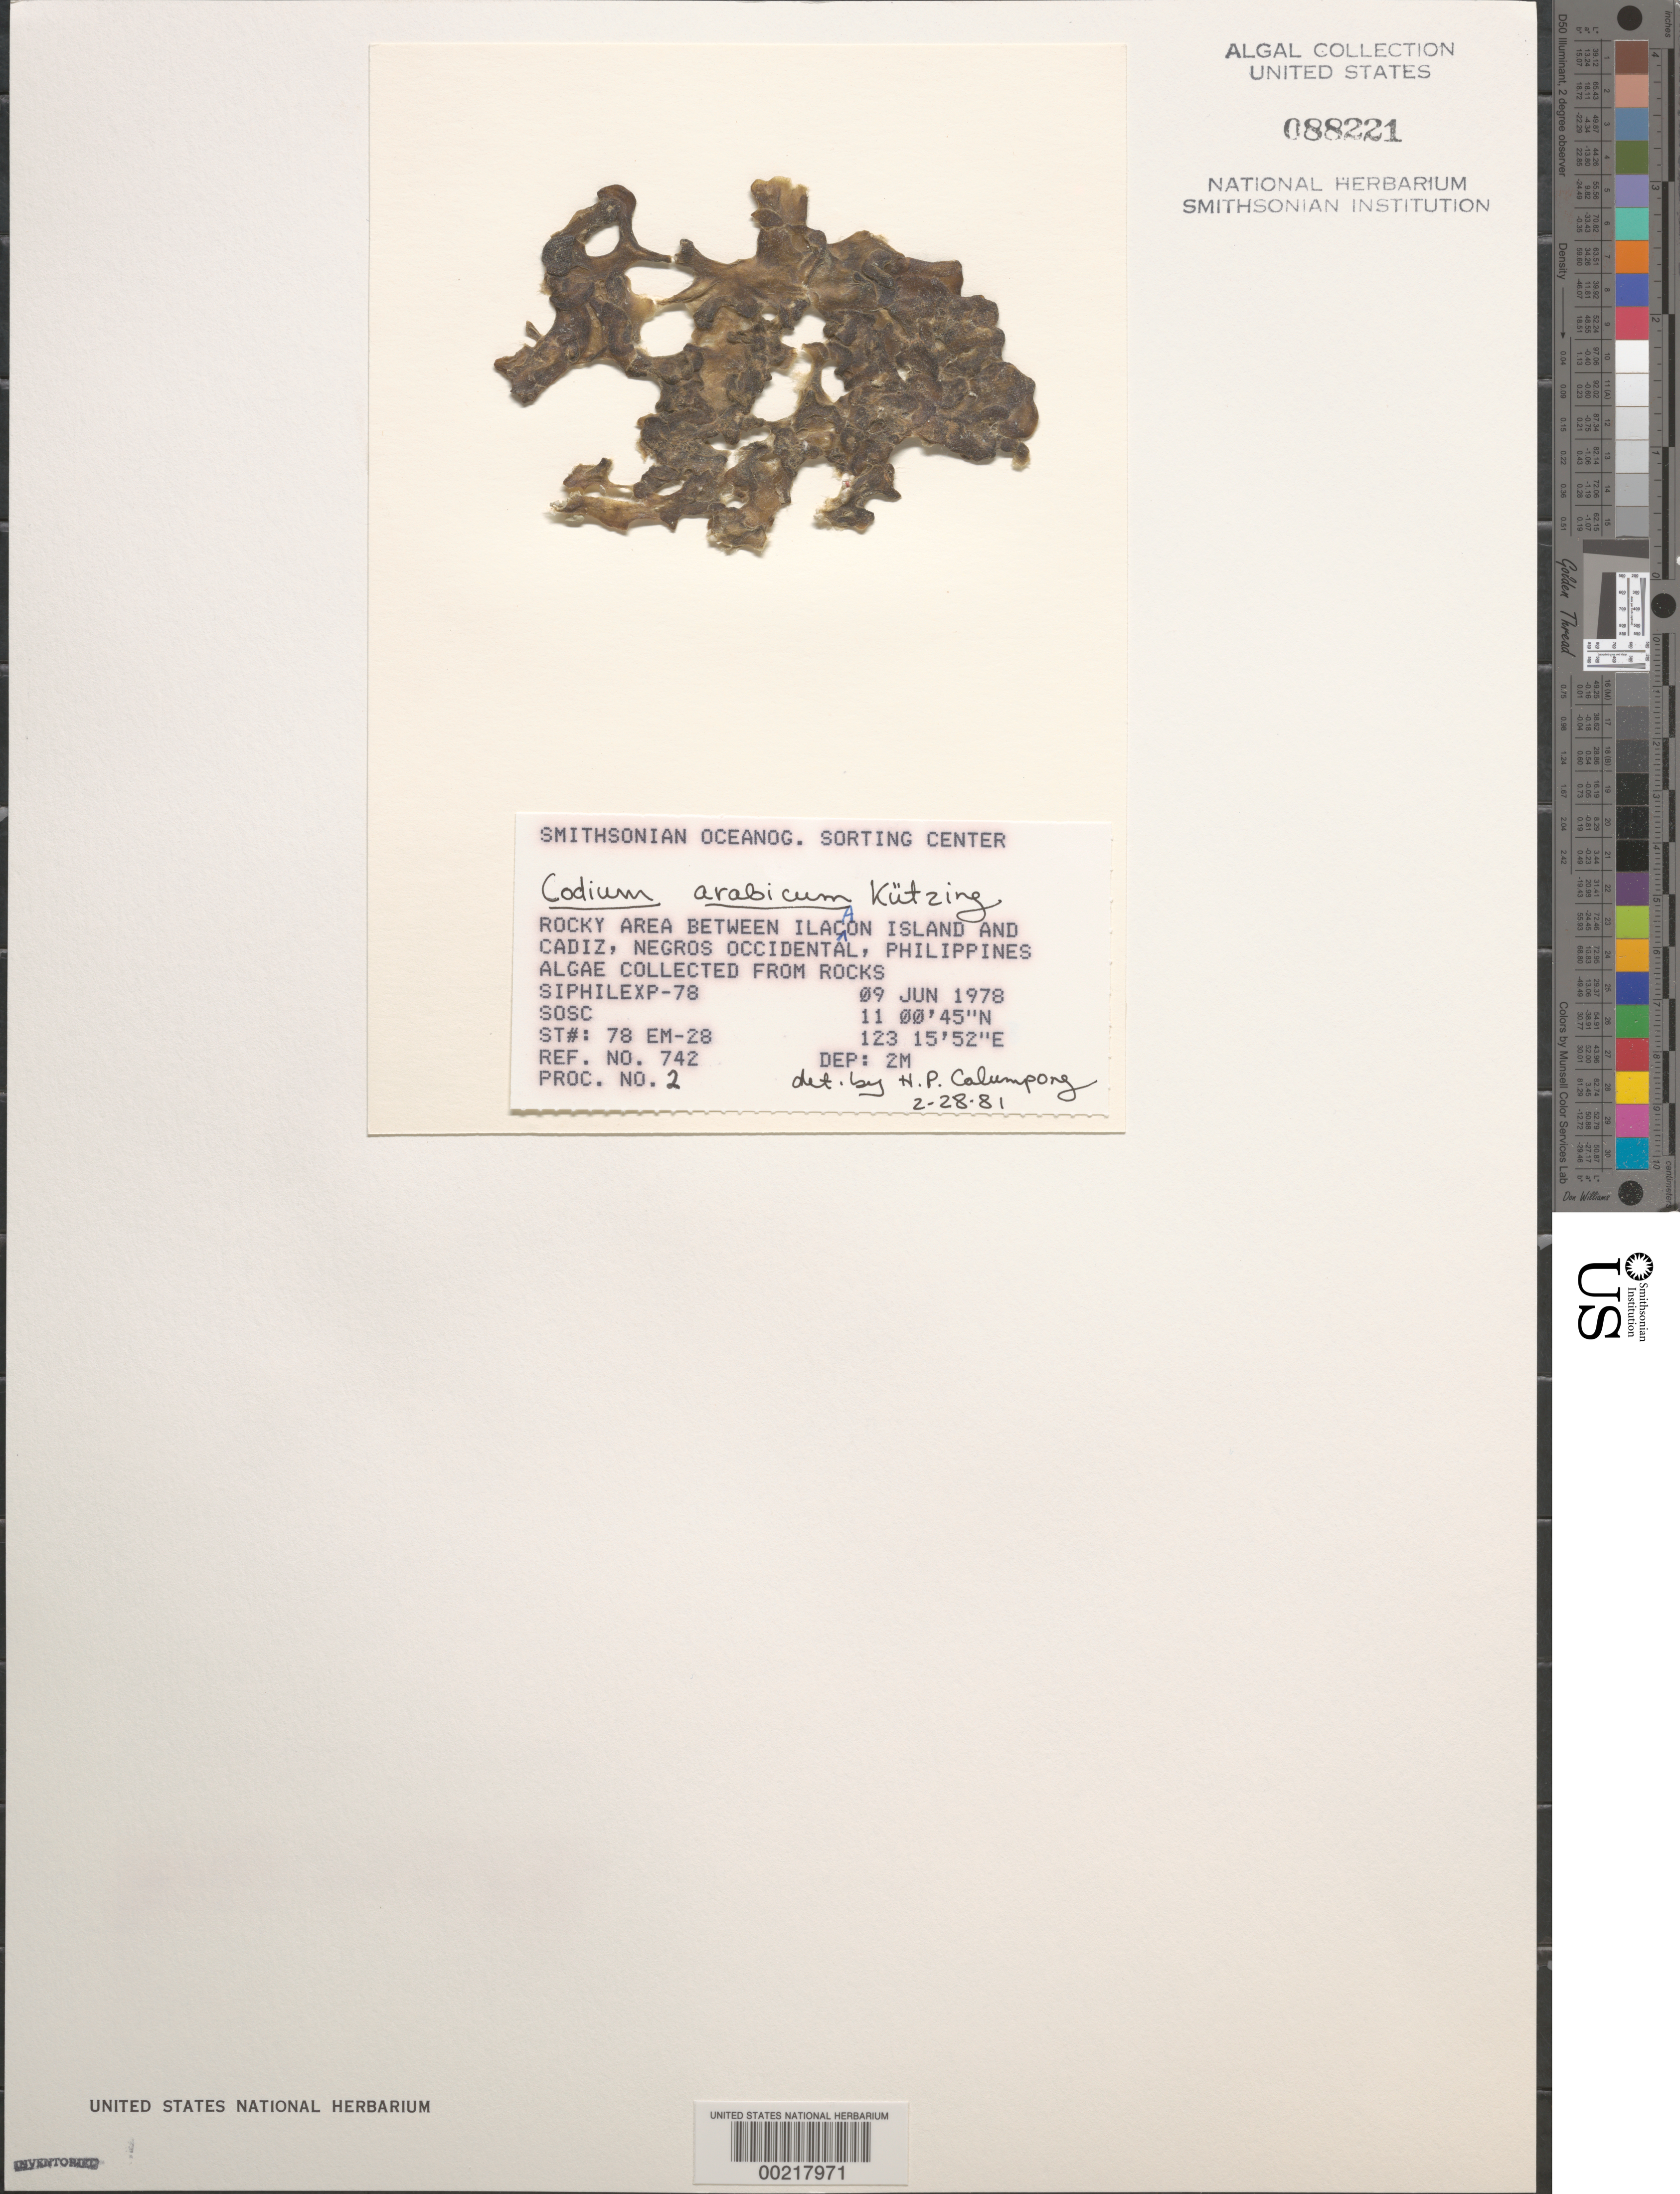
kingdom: Plantae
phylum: Chlorophyta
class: Ulvophyceae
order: Bryopsidales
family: Codiaceae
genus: Codium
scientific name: Codium arabicum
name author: Kütz.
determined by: Calumpong, H. P.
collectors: SOSC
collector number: Station 78 Em-28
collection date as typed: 09 Jun 1978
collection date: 1978-06-09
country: Philippines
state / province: Western Visayas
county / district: Negros Occidental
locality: Between ilacaon island & cadiz, negros occidental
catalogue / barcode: US 88221